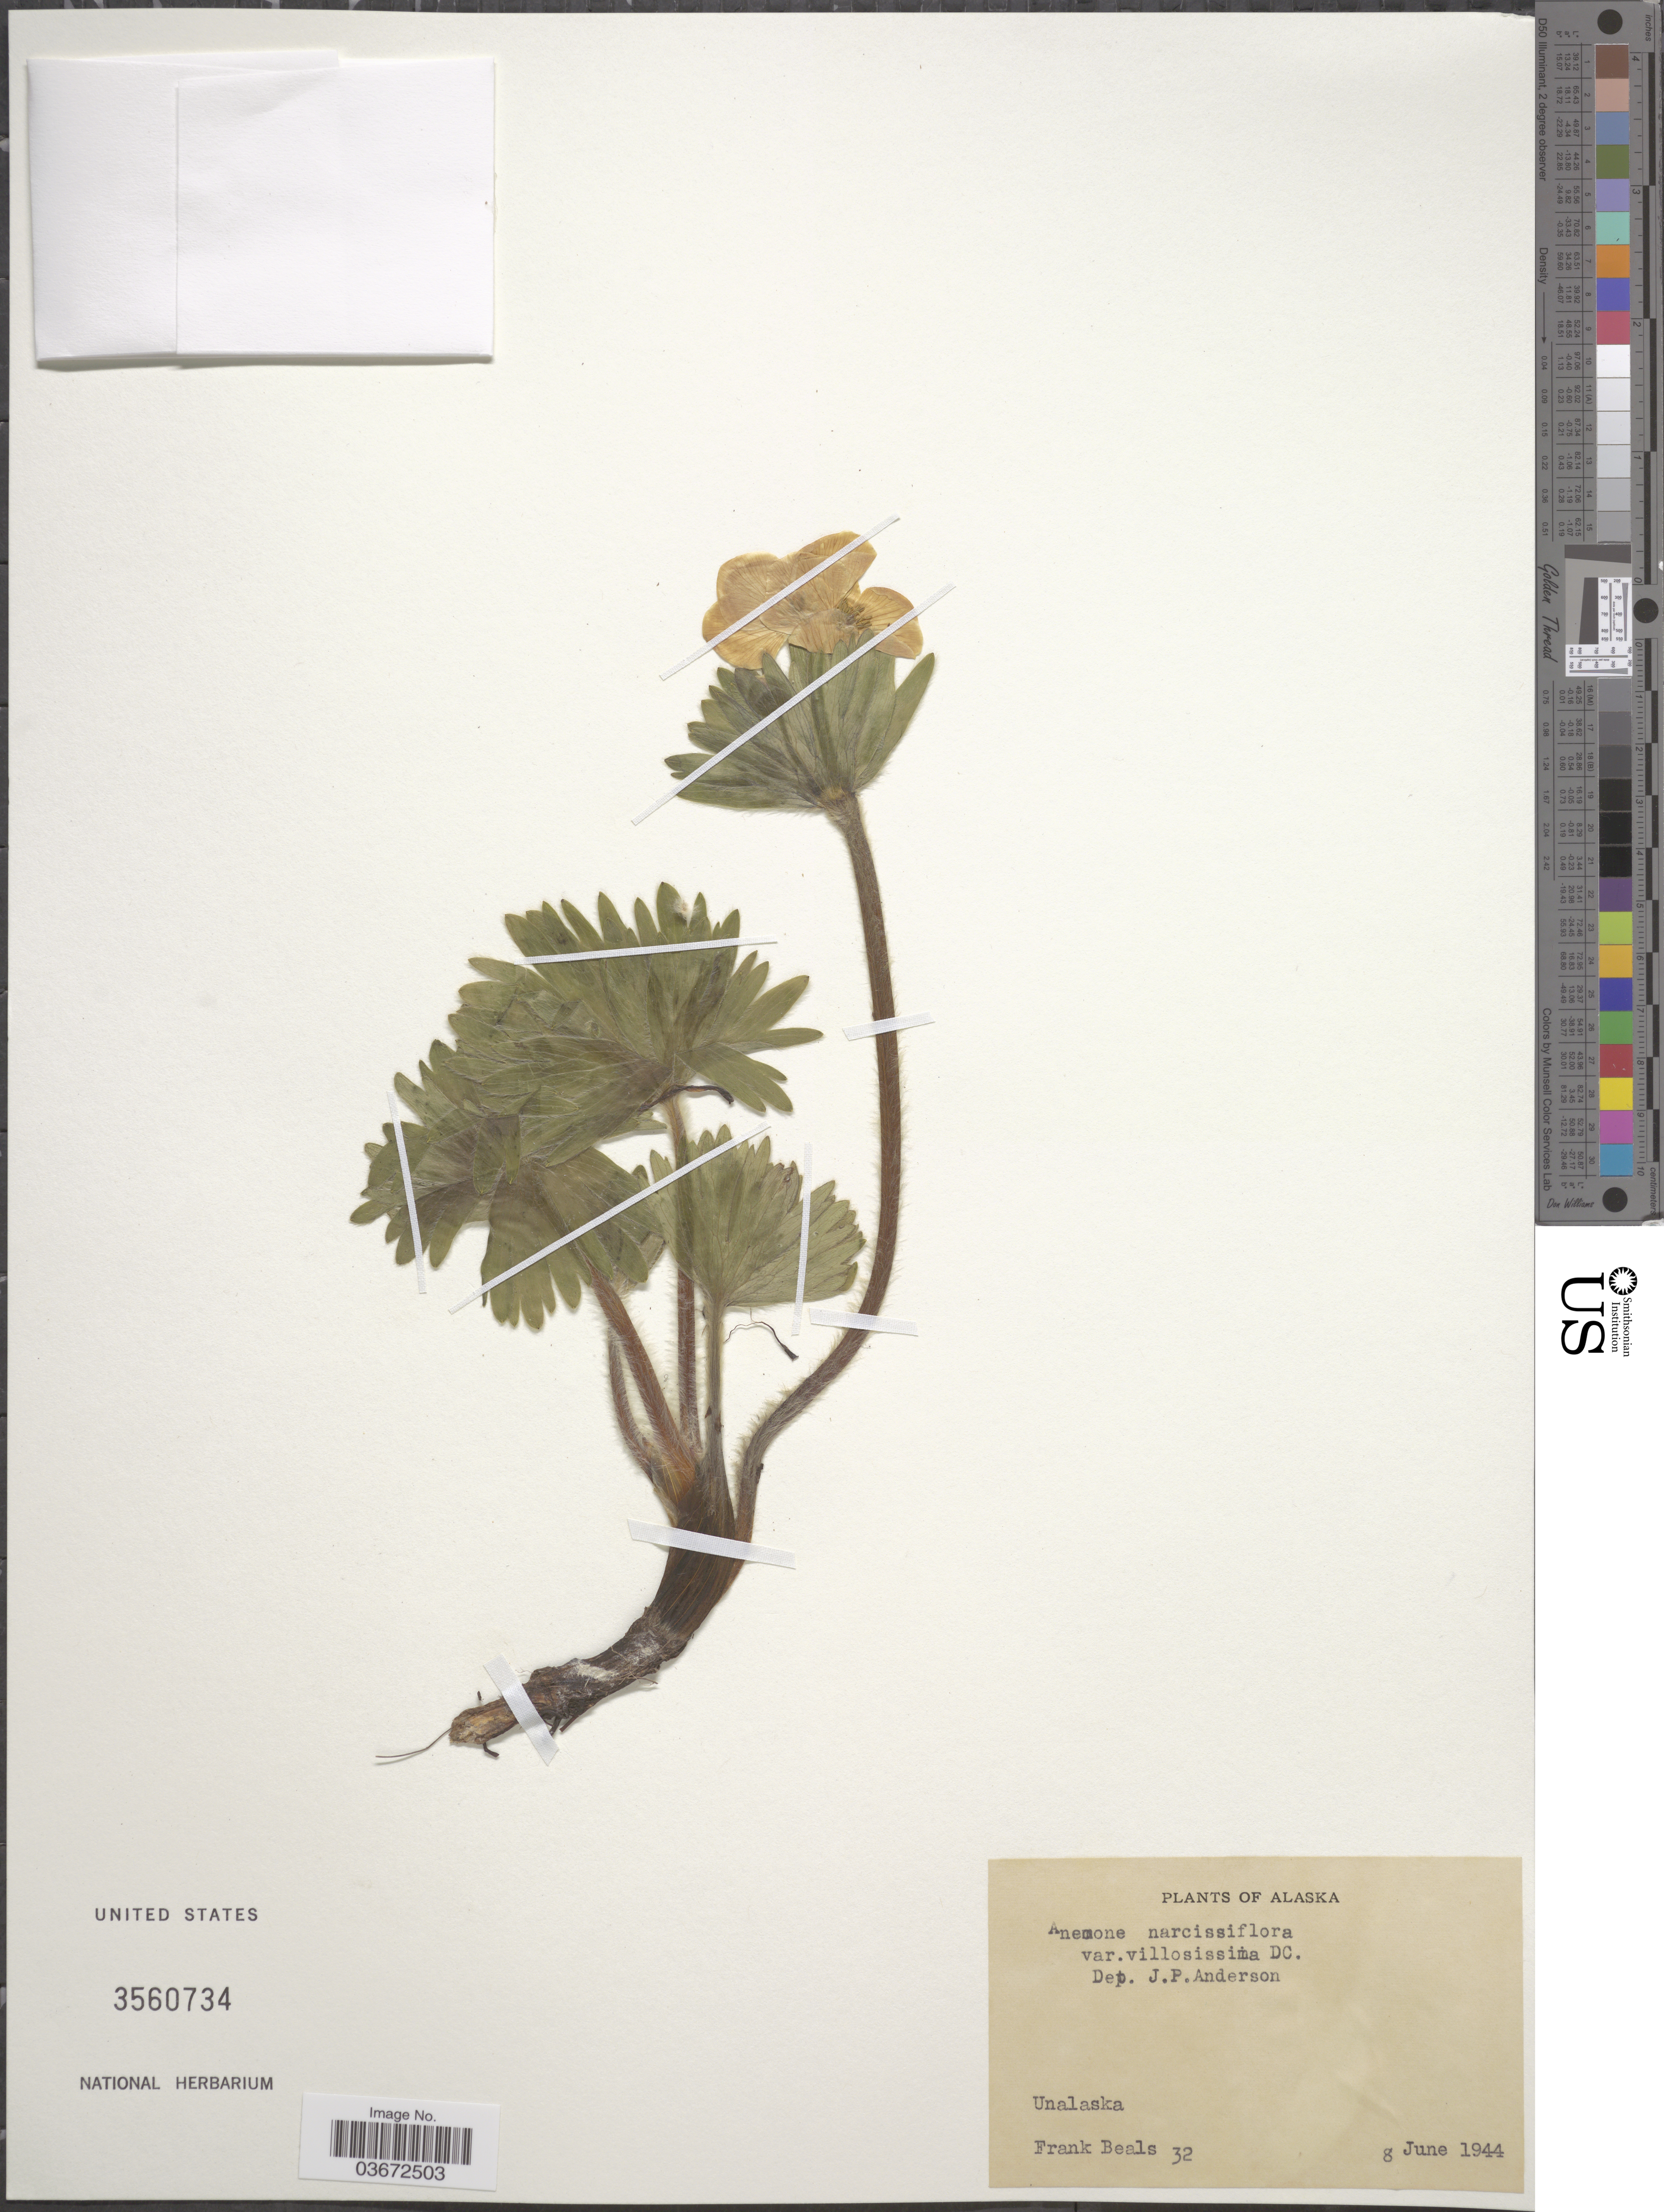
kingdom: Plantae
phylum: Tracheophyta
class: Magnoliopsida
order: Ranunculales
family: Ranunculaceae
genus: Anemone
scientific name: Anemone narcissiflora var. villosissima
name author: DC.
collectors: F. Beals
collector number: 32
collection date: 1944-06-08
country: United States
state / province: Alaska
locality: Unalaska.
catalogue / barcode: US 3560734